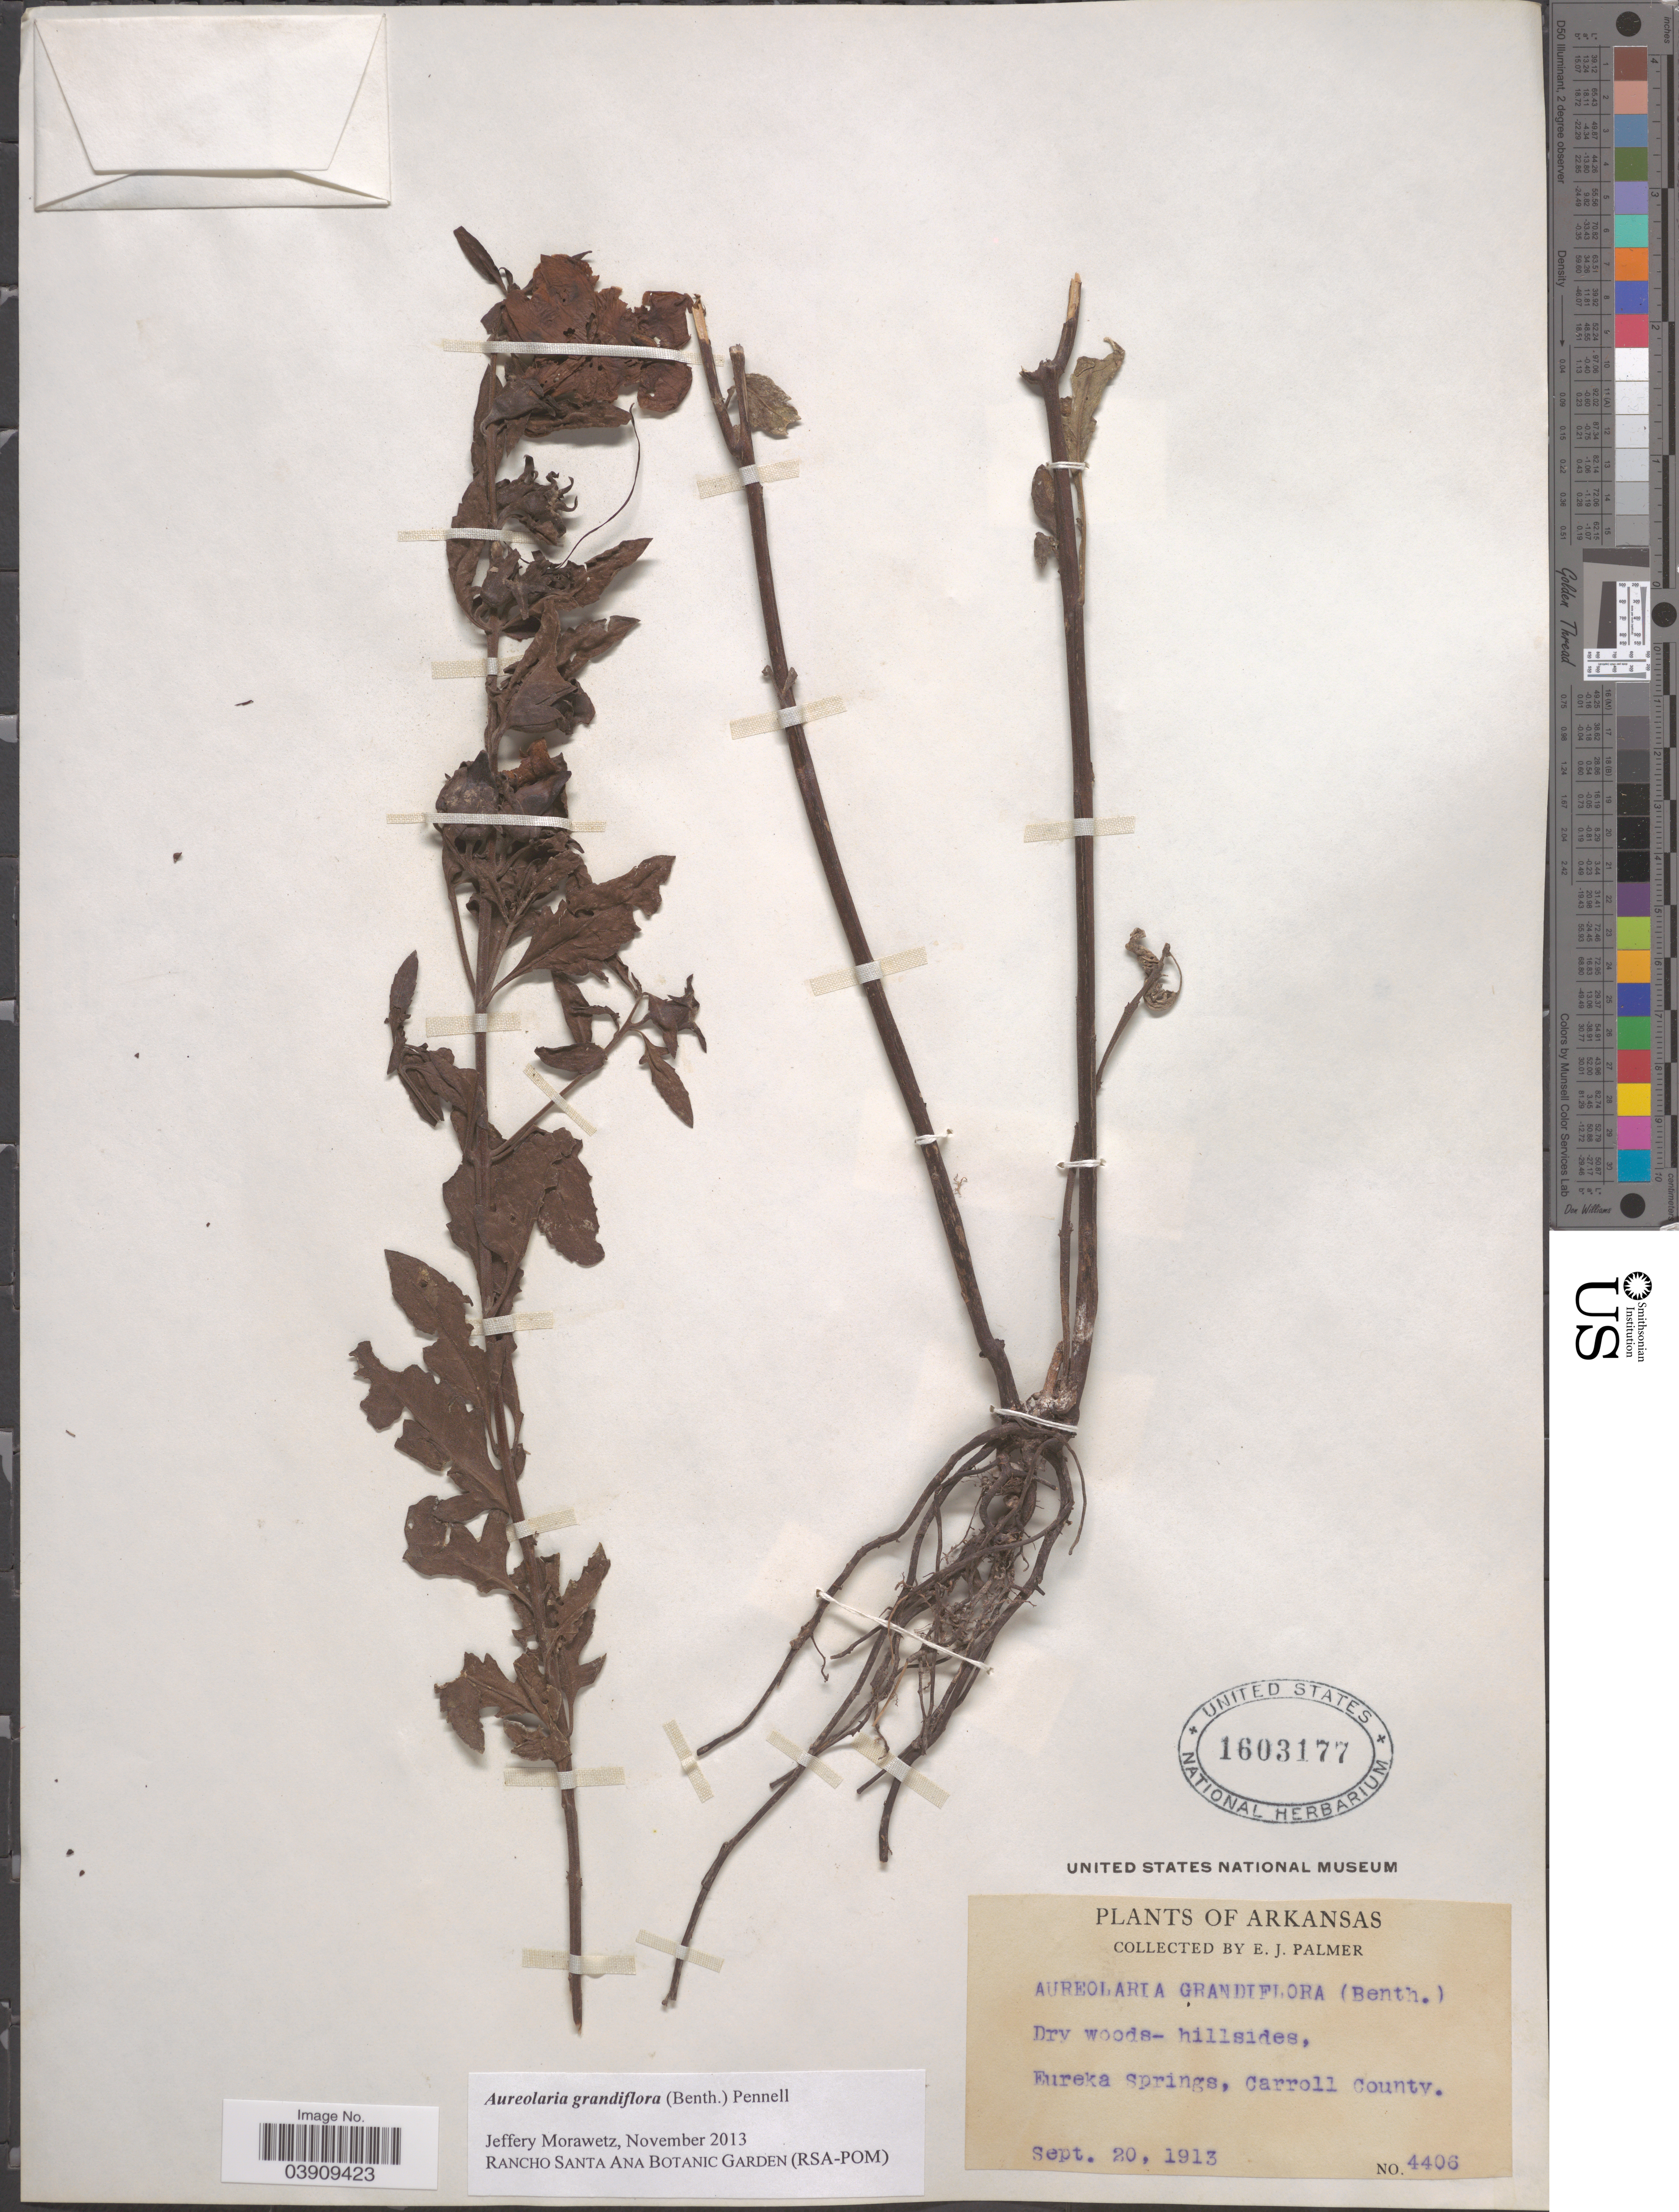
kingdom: Plantae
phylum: Tracheophyta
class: Magnoliopsida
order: Lamiales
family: Orobanchaceae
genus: Aureolaria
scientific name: Aureolaria grandiflora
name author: (Benth.) Pennell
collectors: E. J. Palmer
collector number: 4406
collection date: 1913-09-20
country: United States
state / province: Arkansas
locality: Eureka Springs, Carroll County.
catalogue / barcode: US 1603177